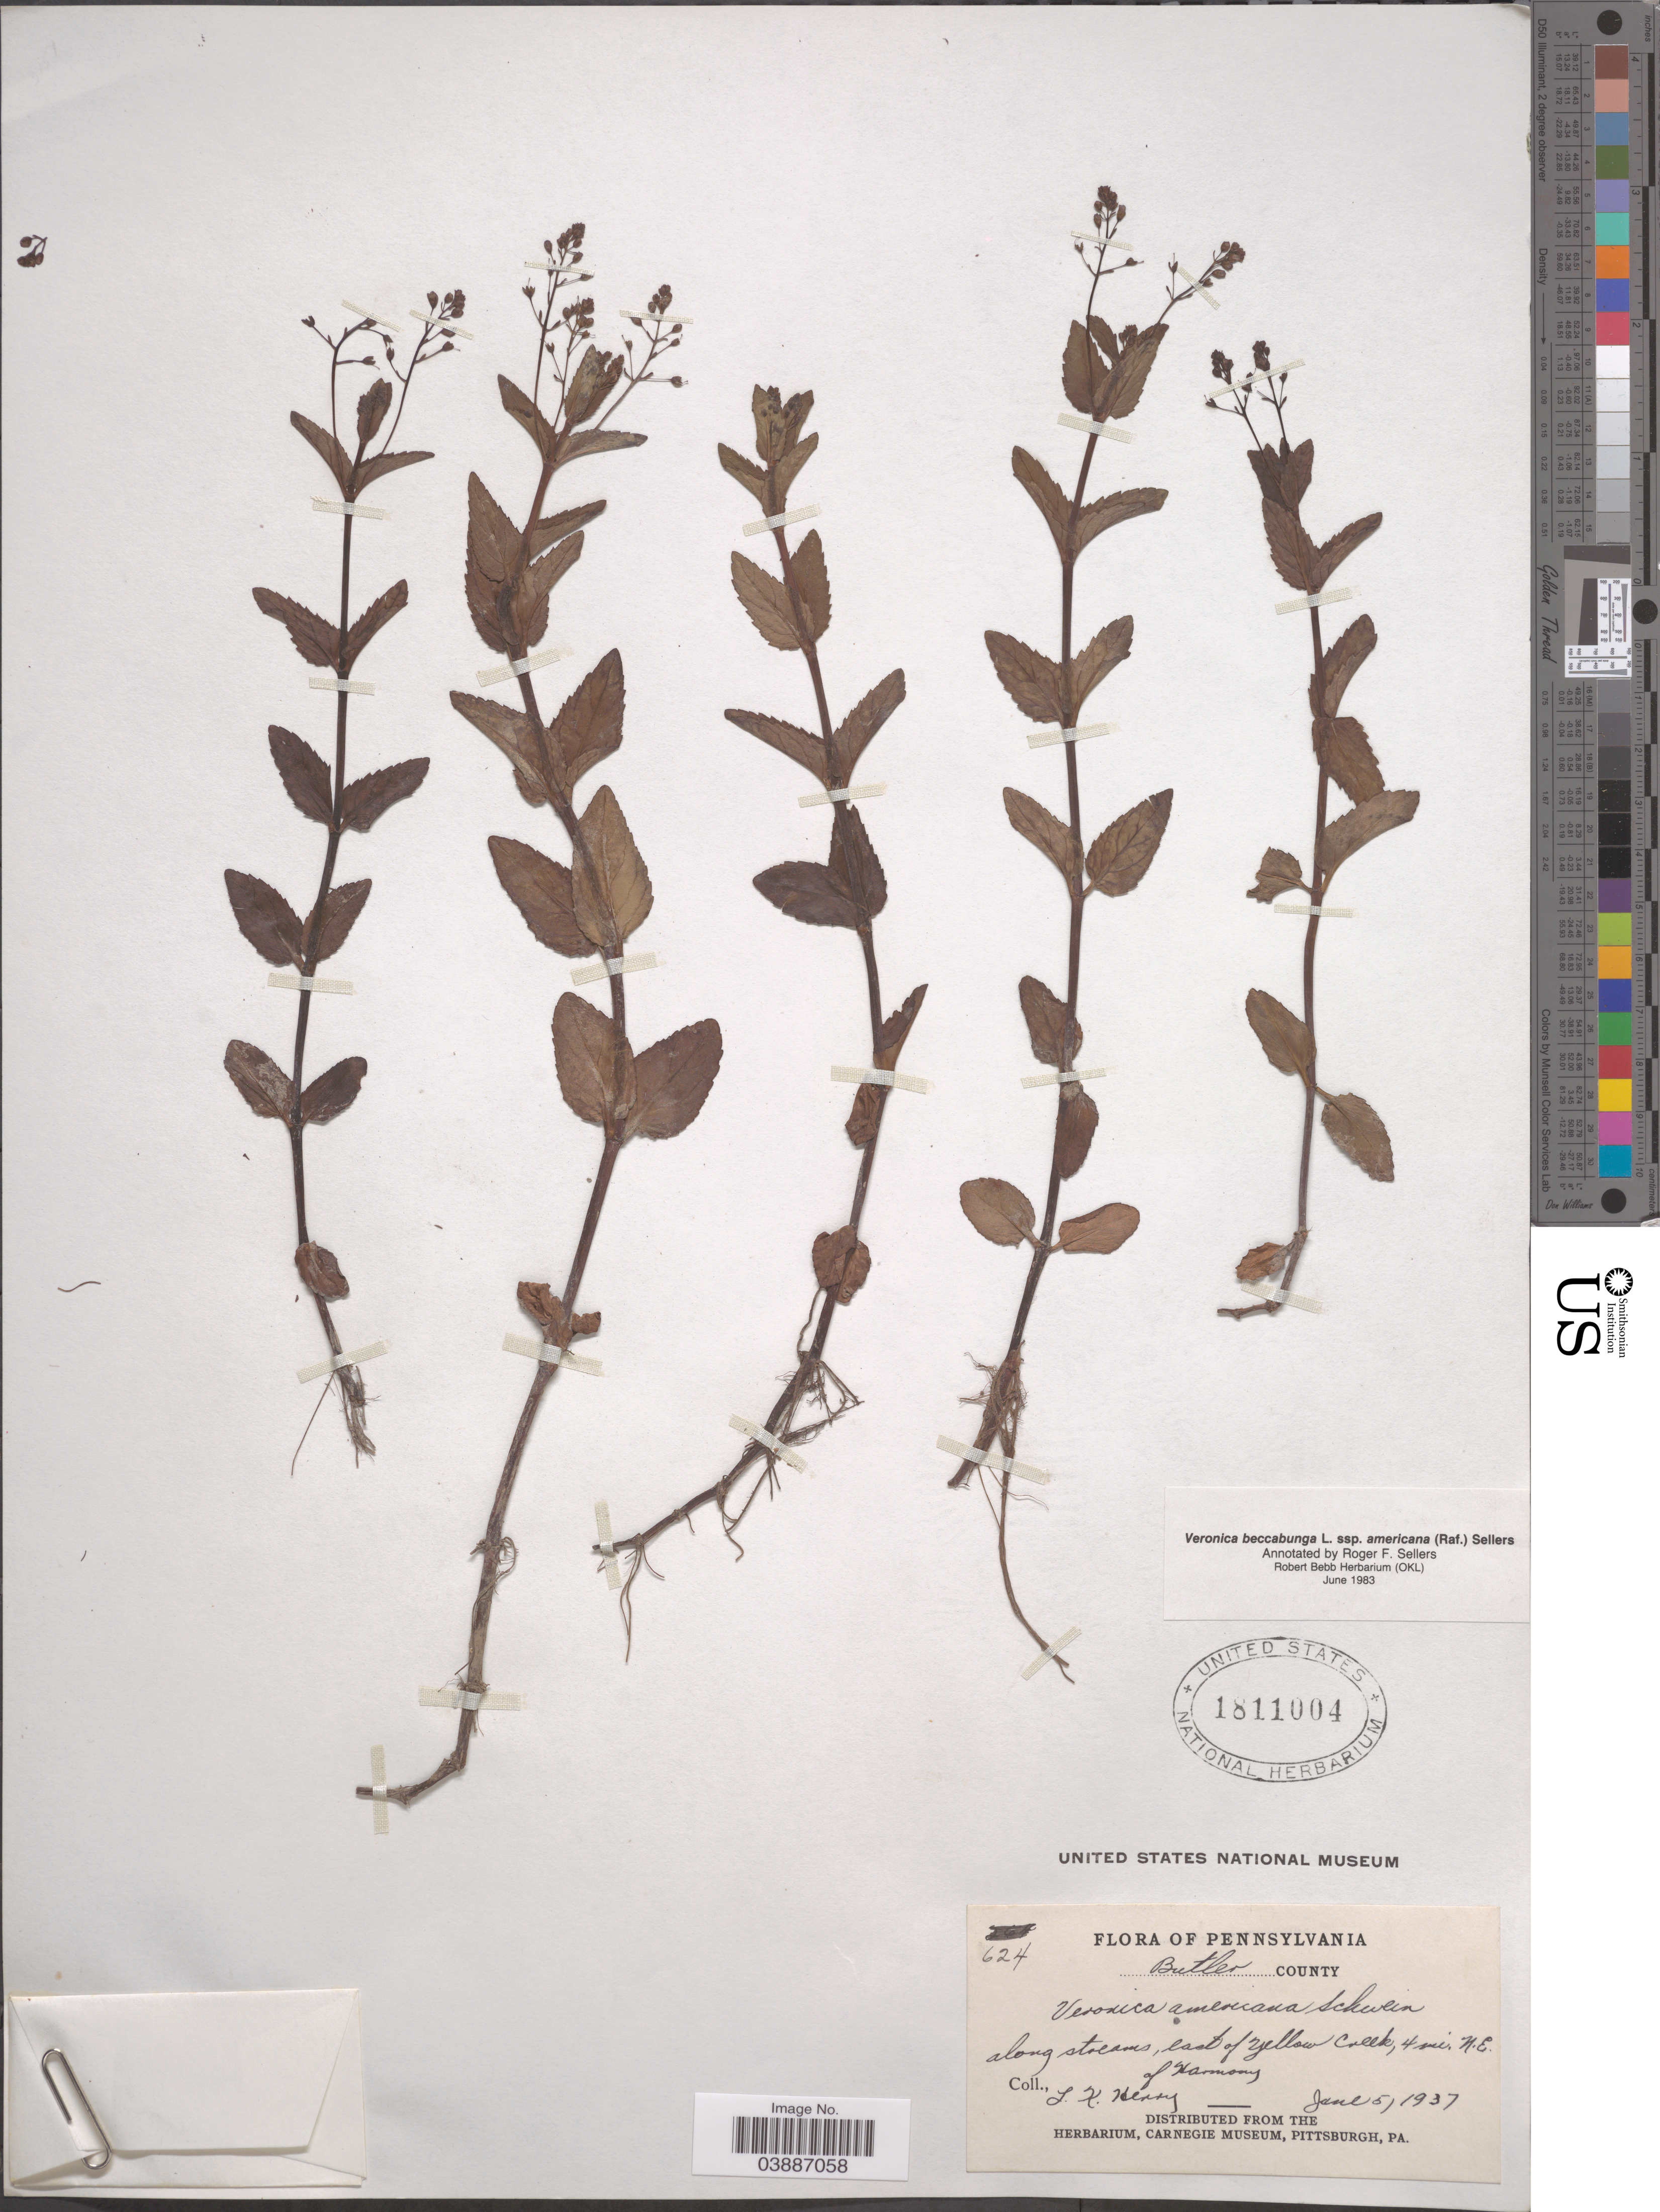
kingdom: Plantae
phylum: Tracheophyta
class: Magnoliopsida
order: Lamiales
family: Plantaginaceae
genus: Veronica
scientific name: Veronica beccabunga subsp. americana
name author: Raf.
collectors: L. K. Henry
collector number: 624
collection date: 1937-06-05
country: United States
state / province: Pennsylvania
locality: Butler County. Along streams, east of Yellow Creek, 4 mi. N. E. of Harmony.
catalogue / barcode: US 1811004